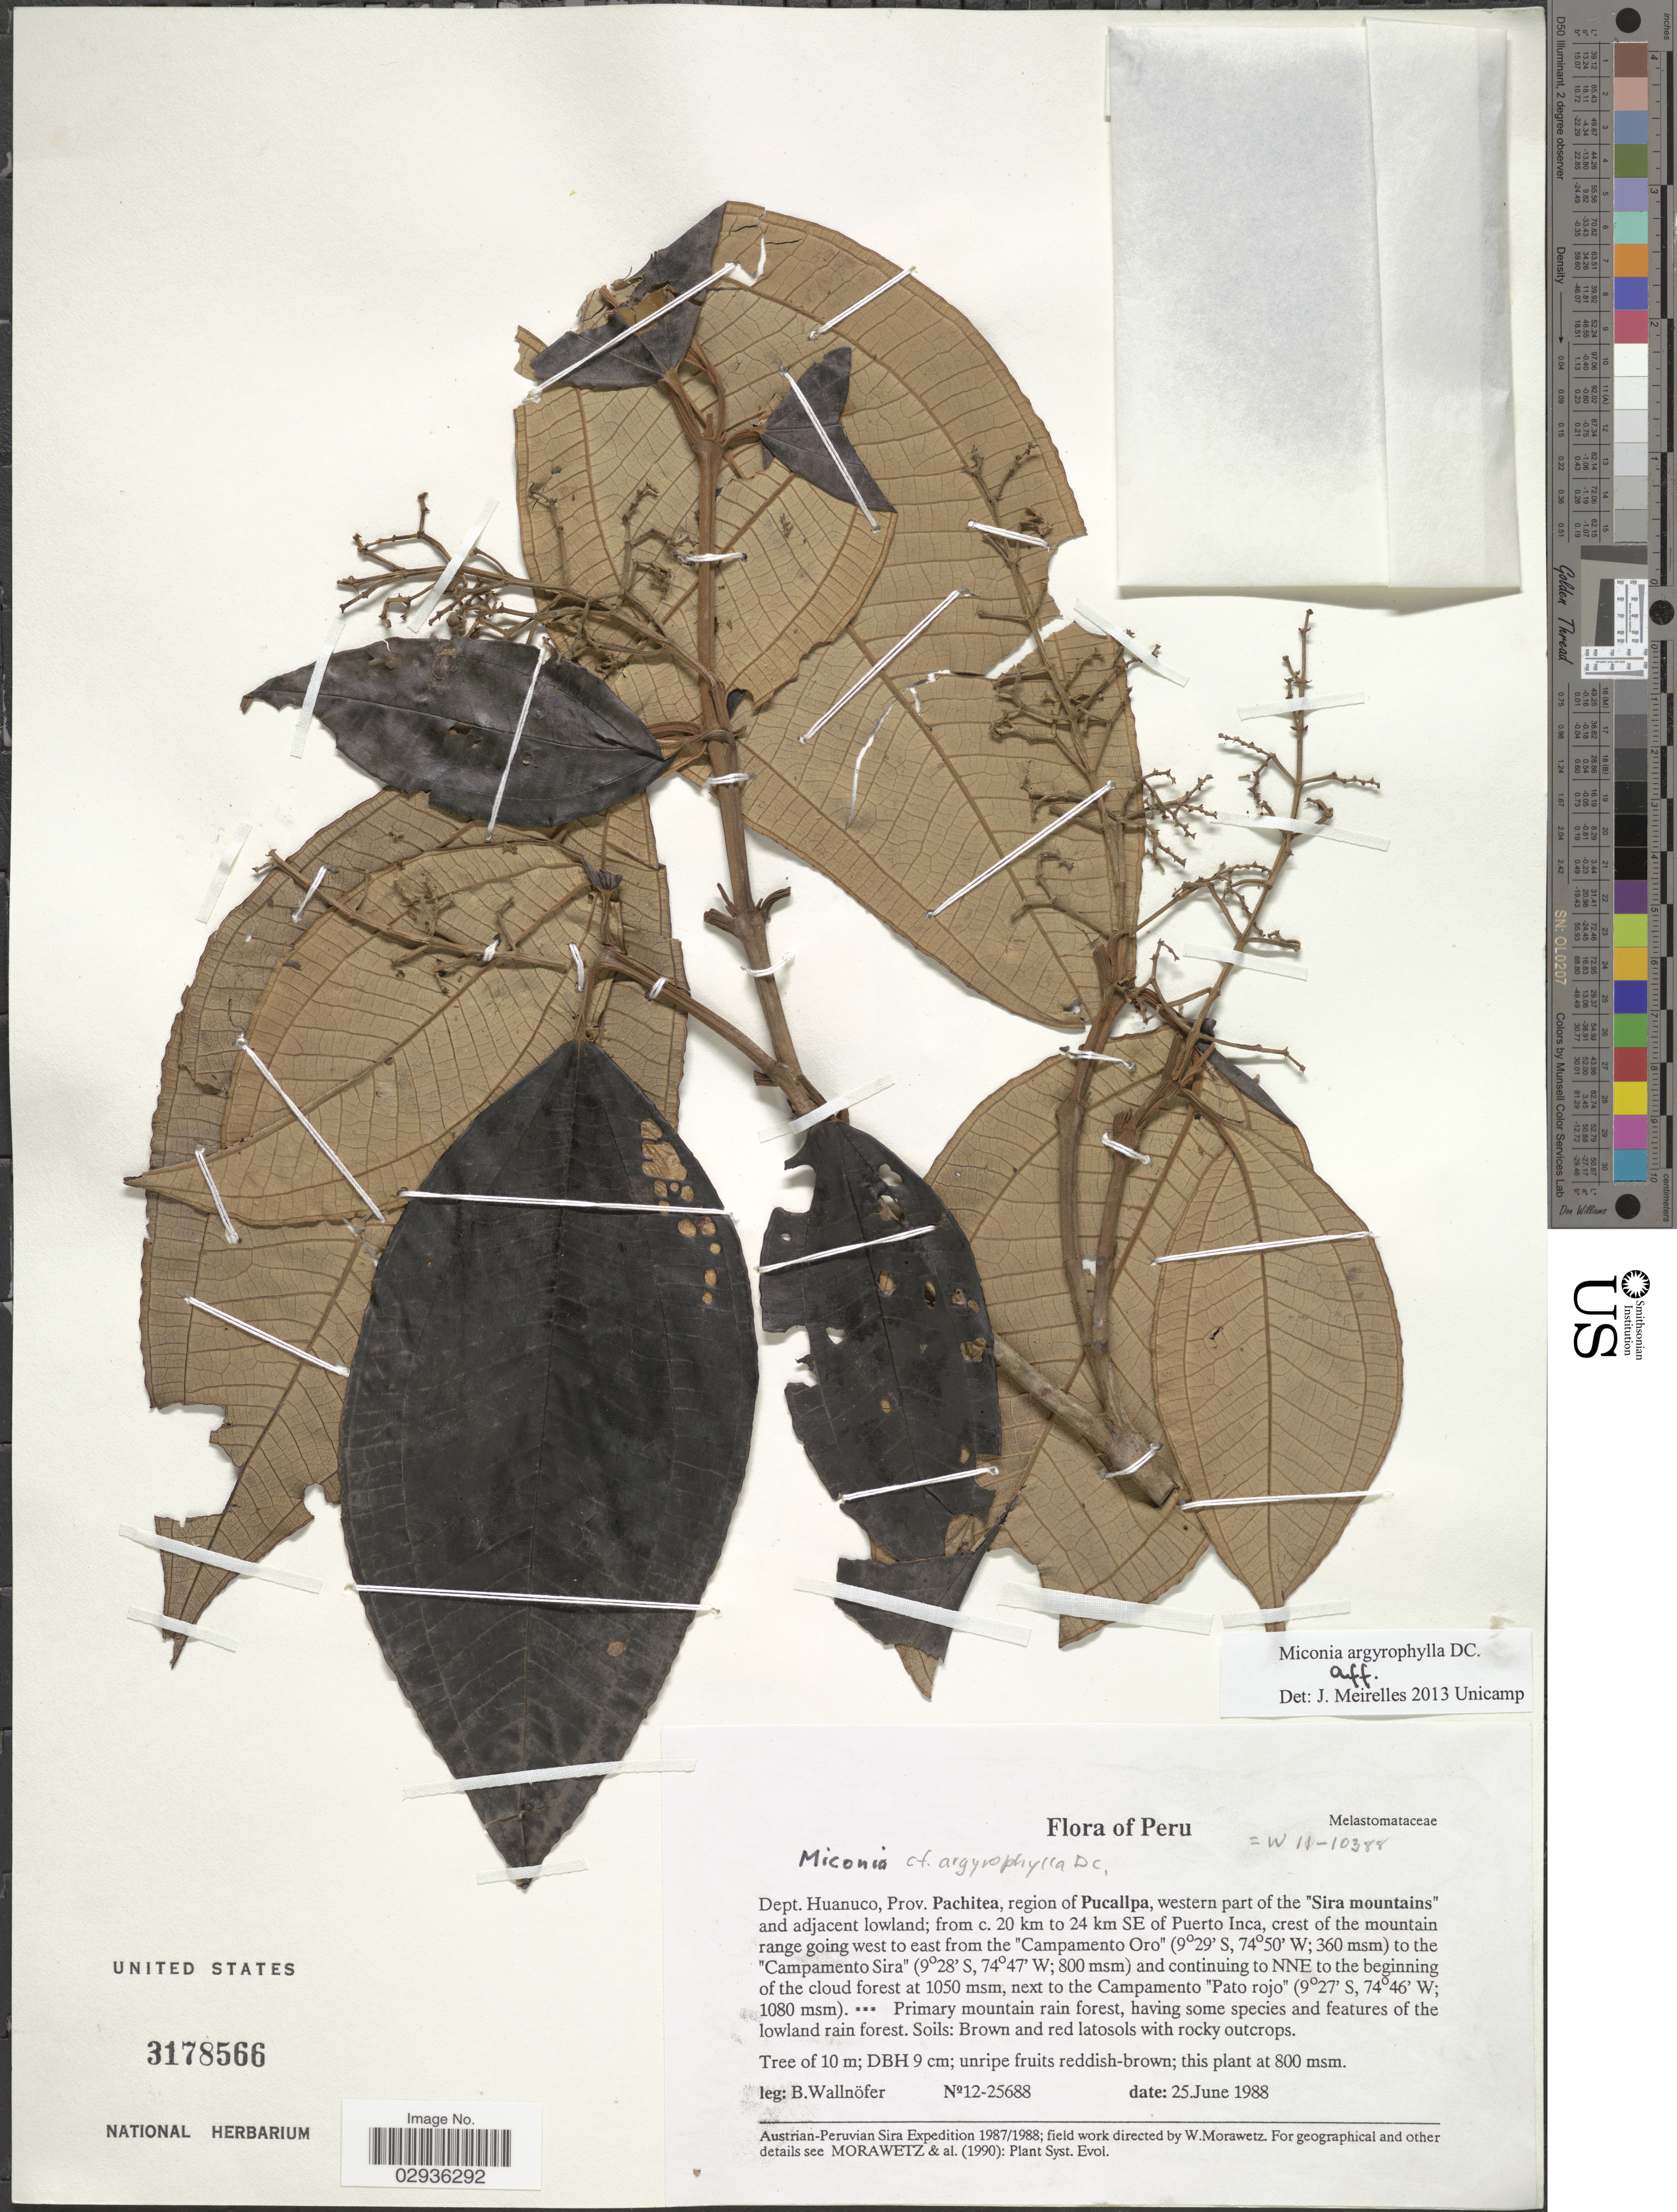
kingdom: Plantae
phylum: Tracheophyta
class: Magnoliopsida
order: Myrtales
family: Melastomataceae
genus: Miconia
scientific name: Miconia argyrophylla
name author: DC.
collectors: B. Wallnöfer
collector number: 12-25688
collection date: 1988-06-25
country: Peru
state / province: Huánuco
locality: Dept. Huanuco, Prov. Pachitea, region of Pucallpa, western part of the "Sira mountains" and adjacent lowland; from c. 20 km to 24 km SE of Puerto Inca, crest of the mountain range going west to east from the "Campamento Oro" to the "Campamento Sira" and continuing to NNE to the beginning of the cloud forest, next to the Campamento "Pato rojo".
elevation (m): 360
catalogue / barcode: US 3178566